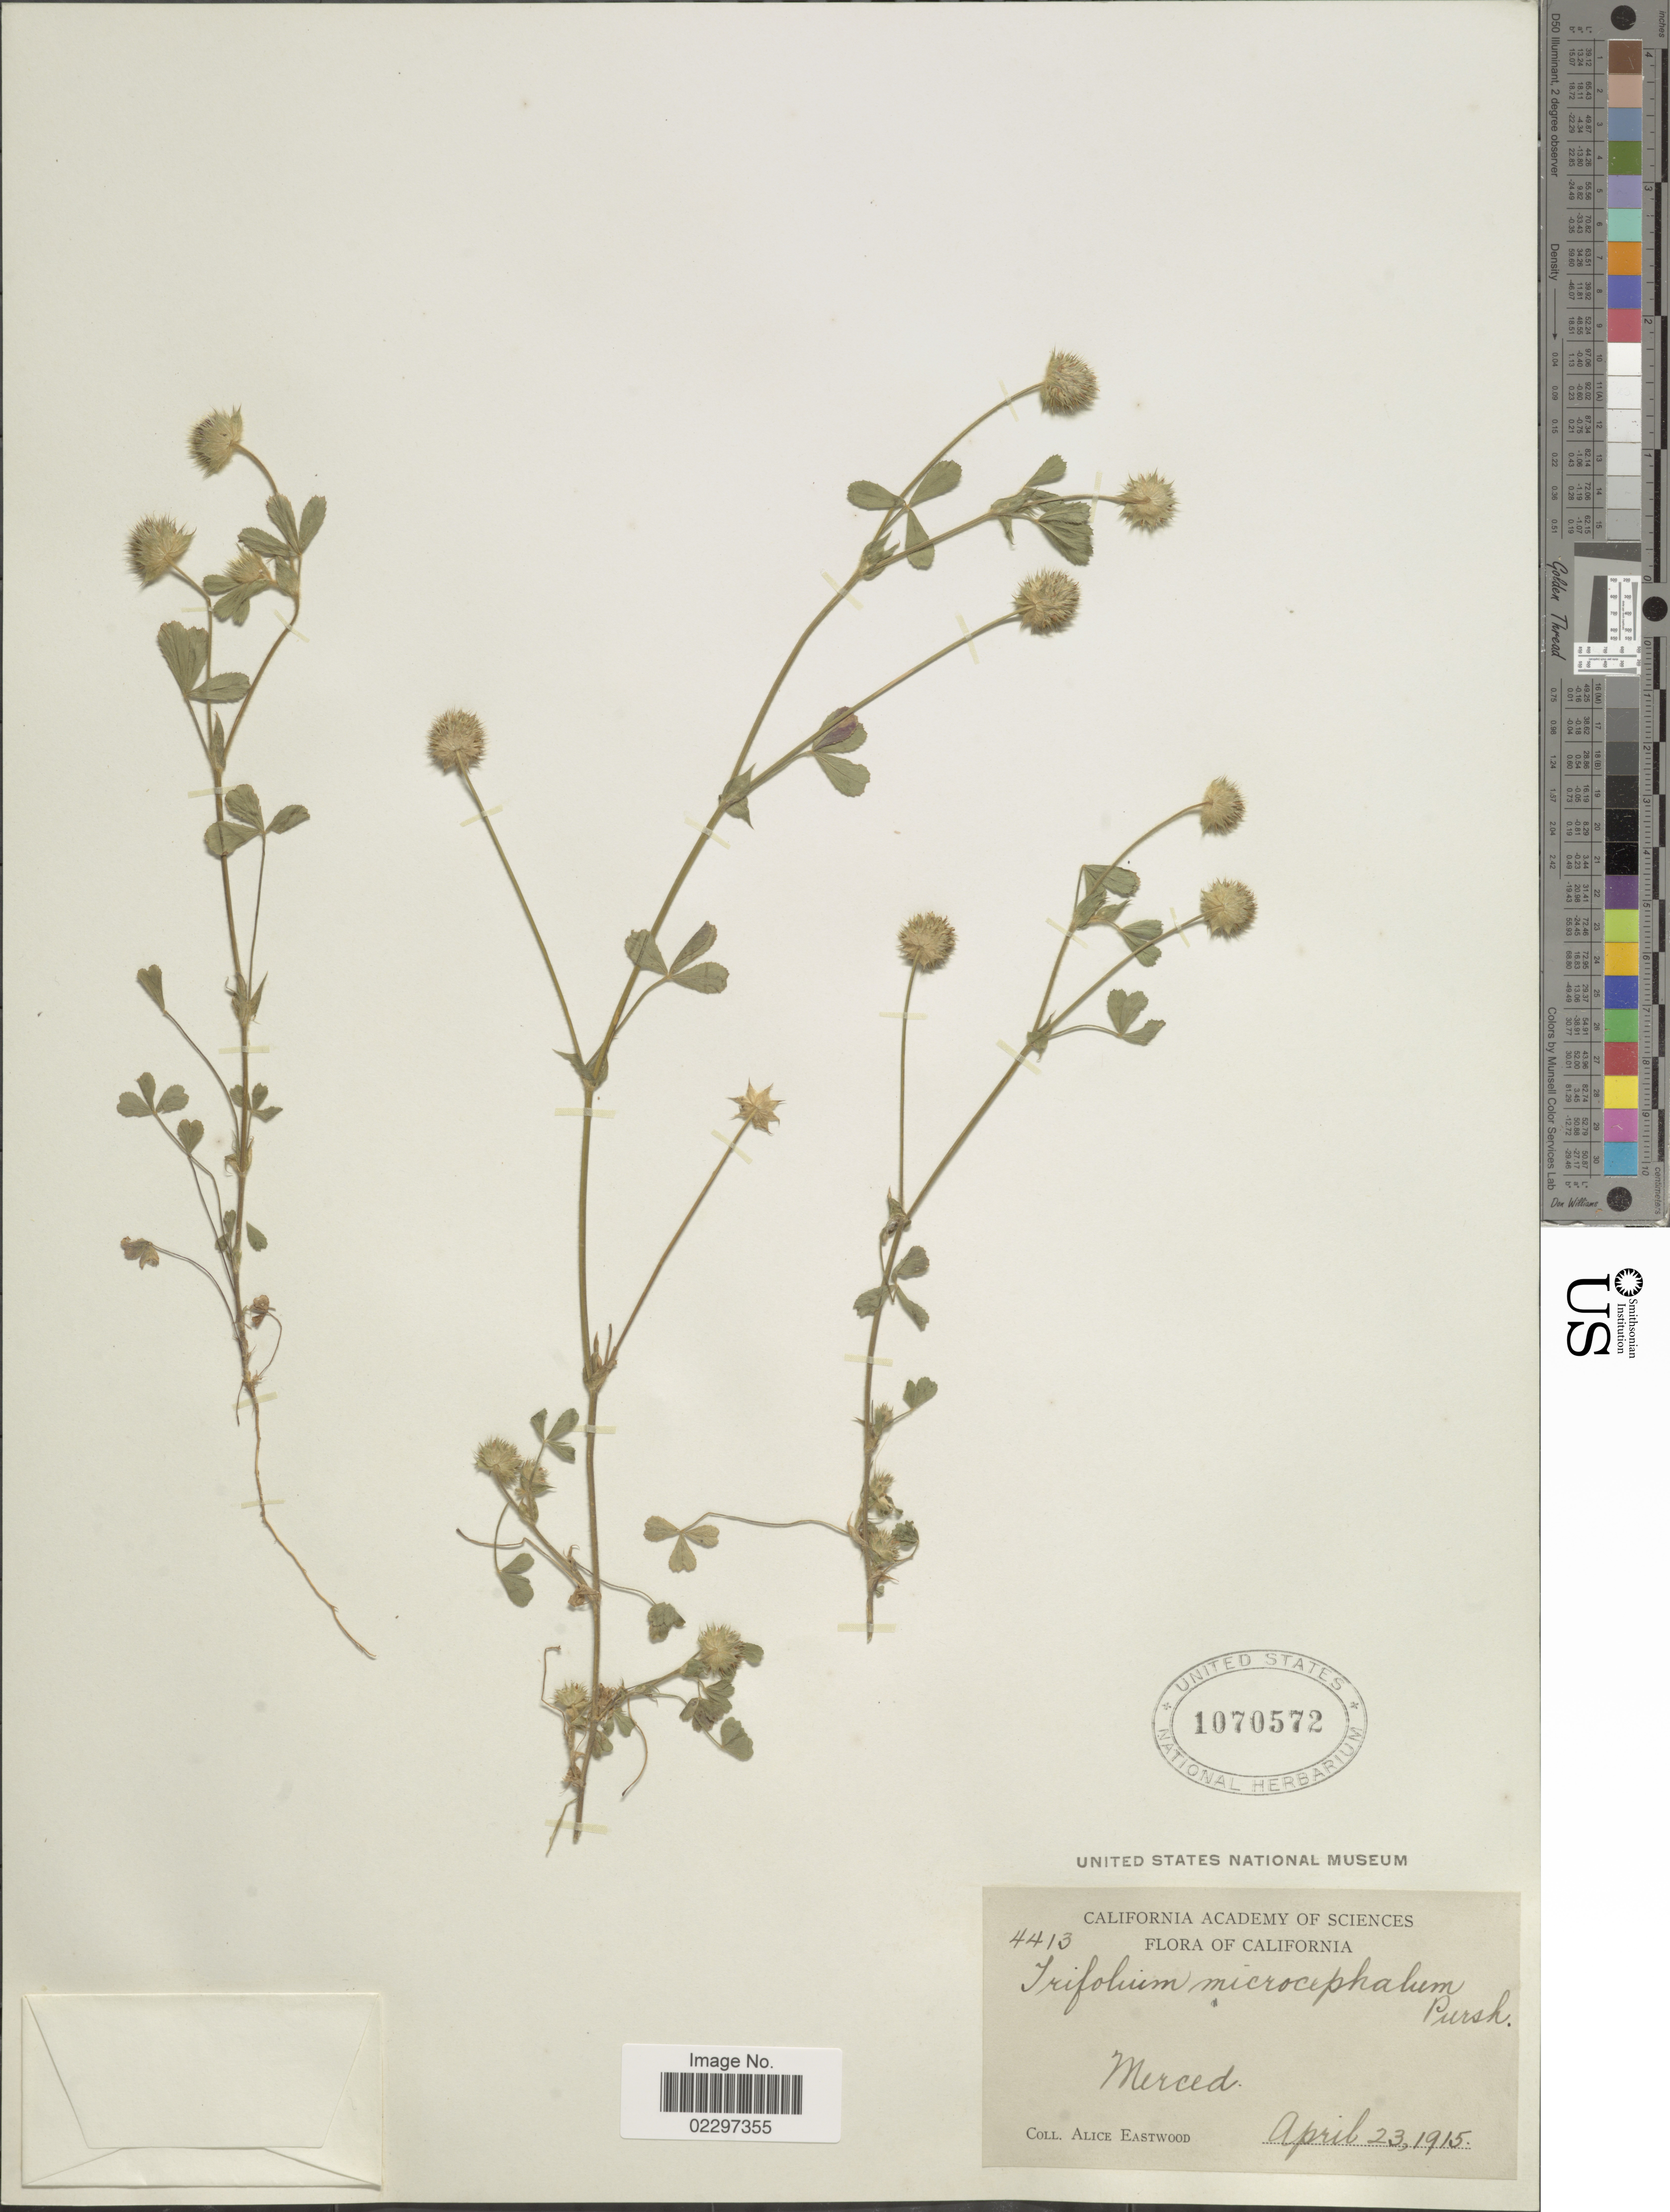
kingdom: Plantae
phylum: Tracheophyta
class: Magnoliopsida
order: Fabales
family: Fabaceae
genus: Trifolium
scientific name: Trifolium microcephalum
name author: Pursh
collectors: A. Eastwood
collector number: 4413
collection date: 1915-04-23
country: United States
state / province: California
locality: Merced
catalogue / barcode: US 1070572